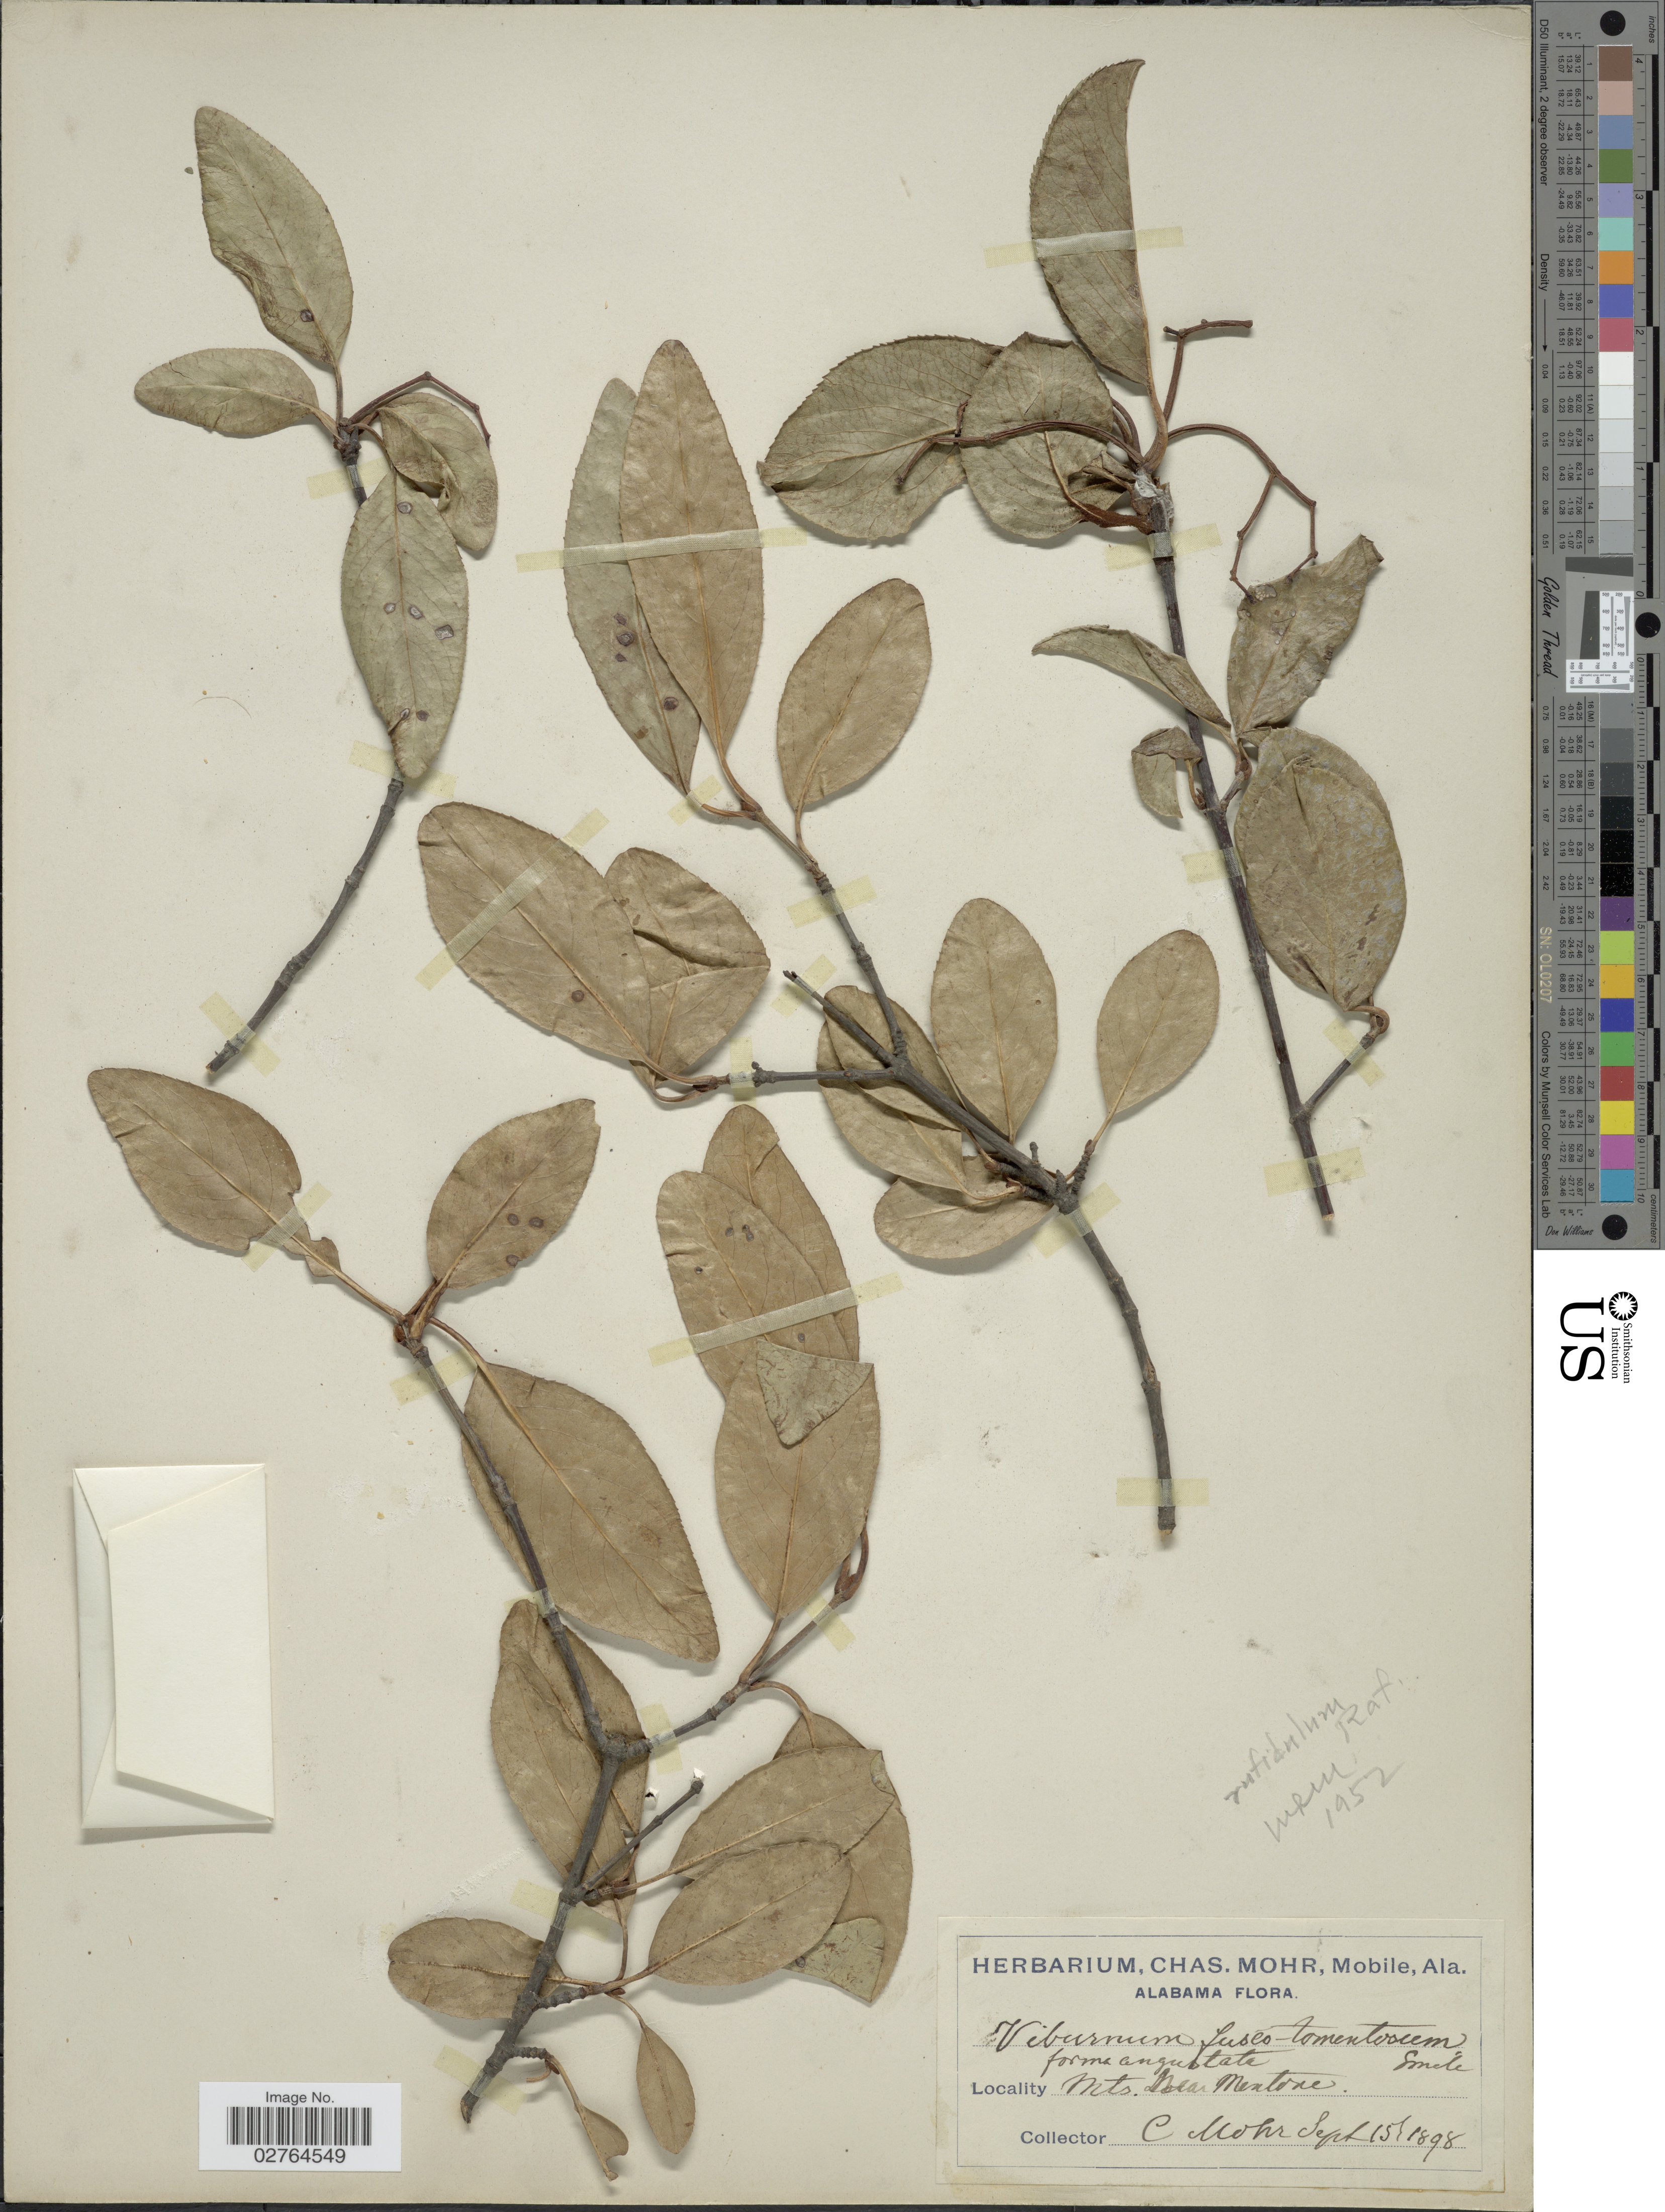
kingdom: Plantae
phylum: Tracheophyta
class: Magnoliopsida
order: Dipsacales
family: Viburnaceae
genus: Viburnum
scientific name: Viburnum rufidulum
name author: Raf.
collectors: Mohr, C. T. (herbarium)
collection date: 1898-09-15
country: United States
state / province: Alabama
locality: Mts. near Mentone